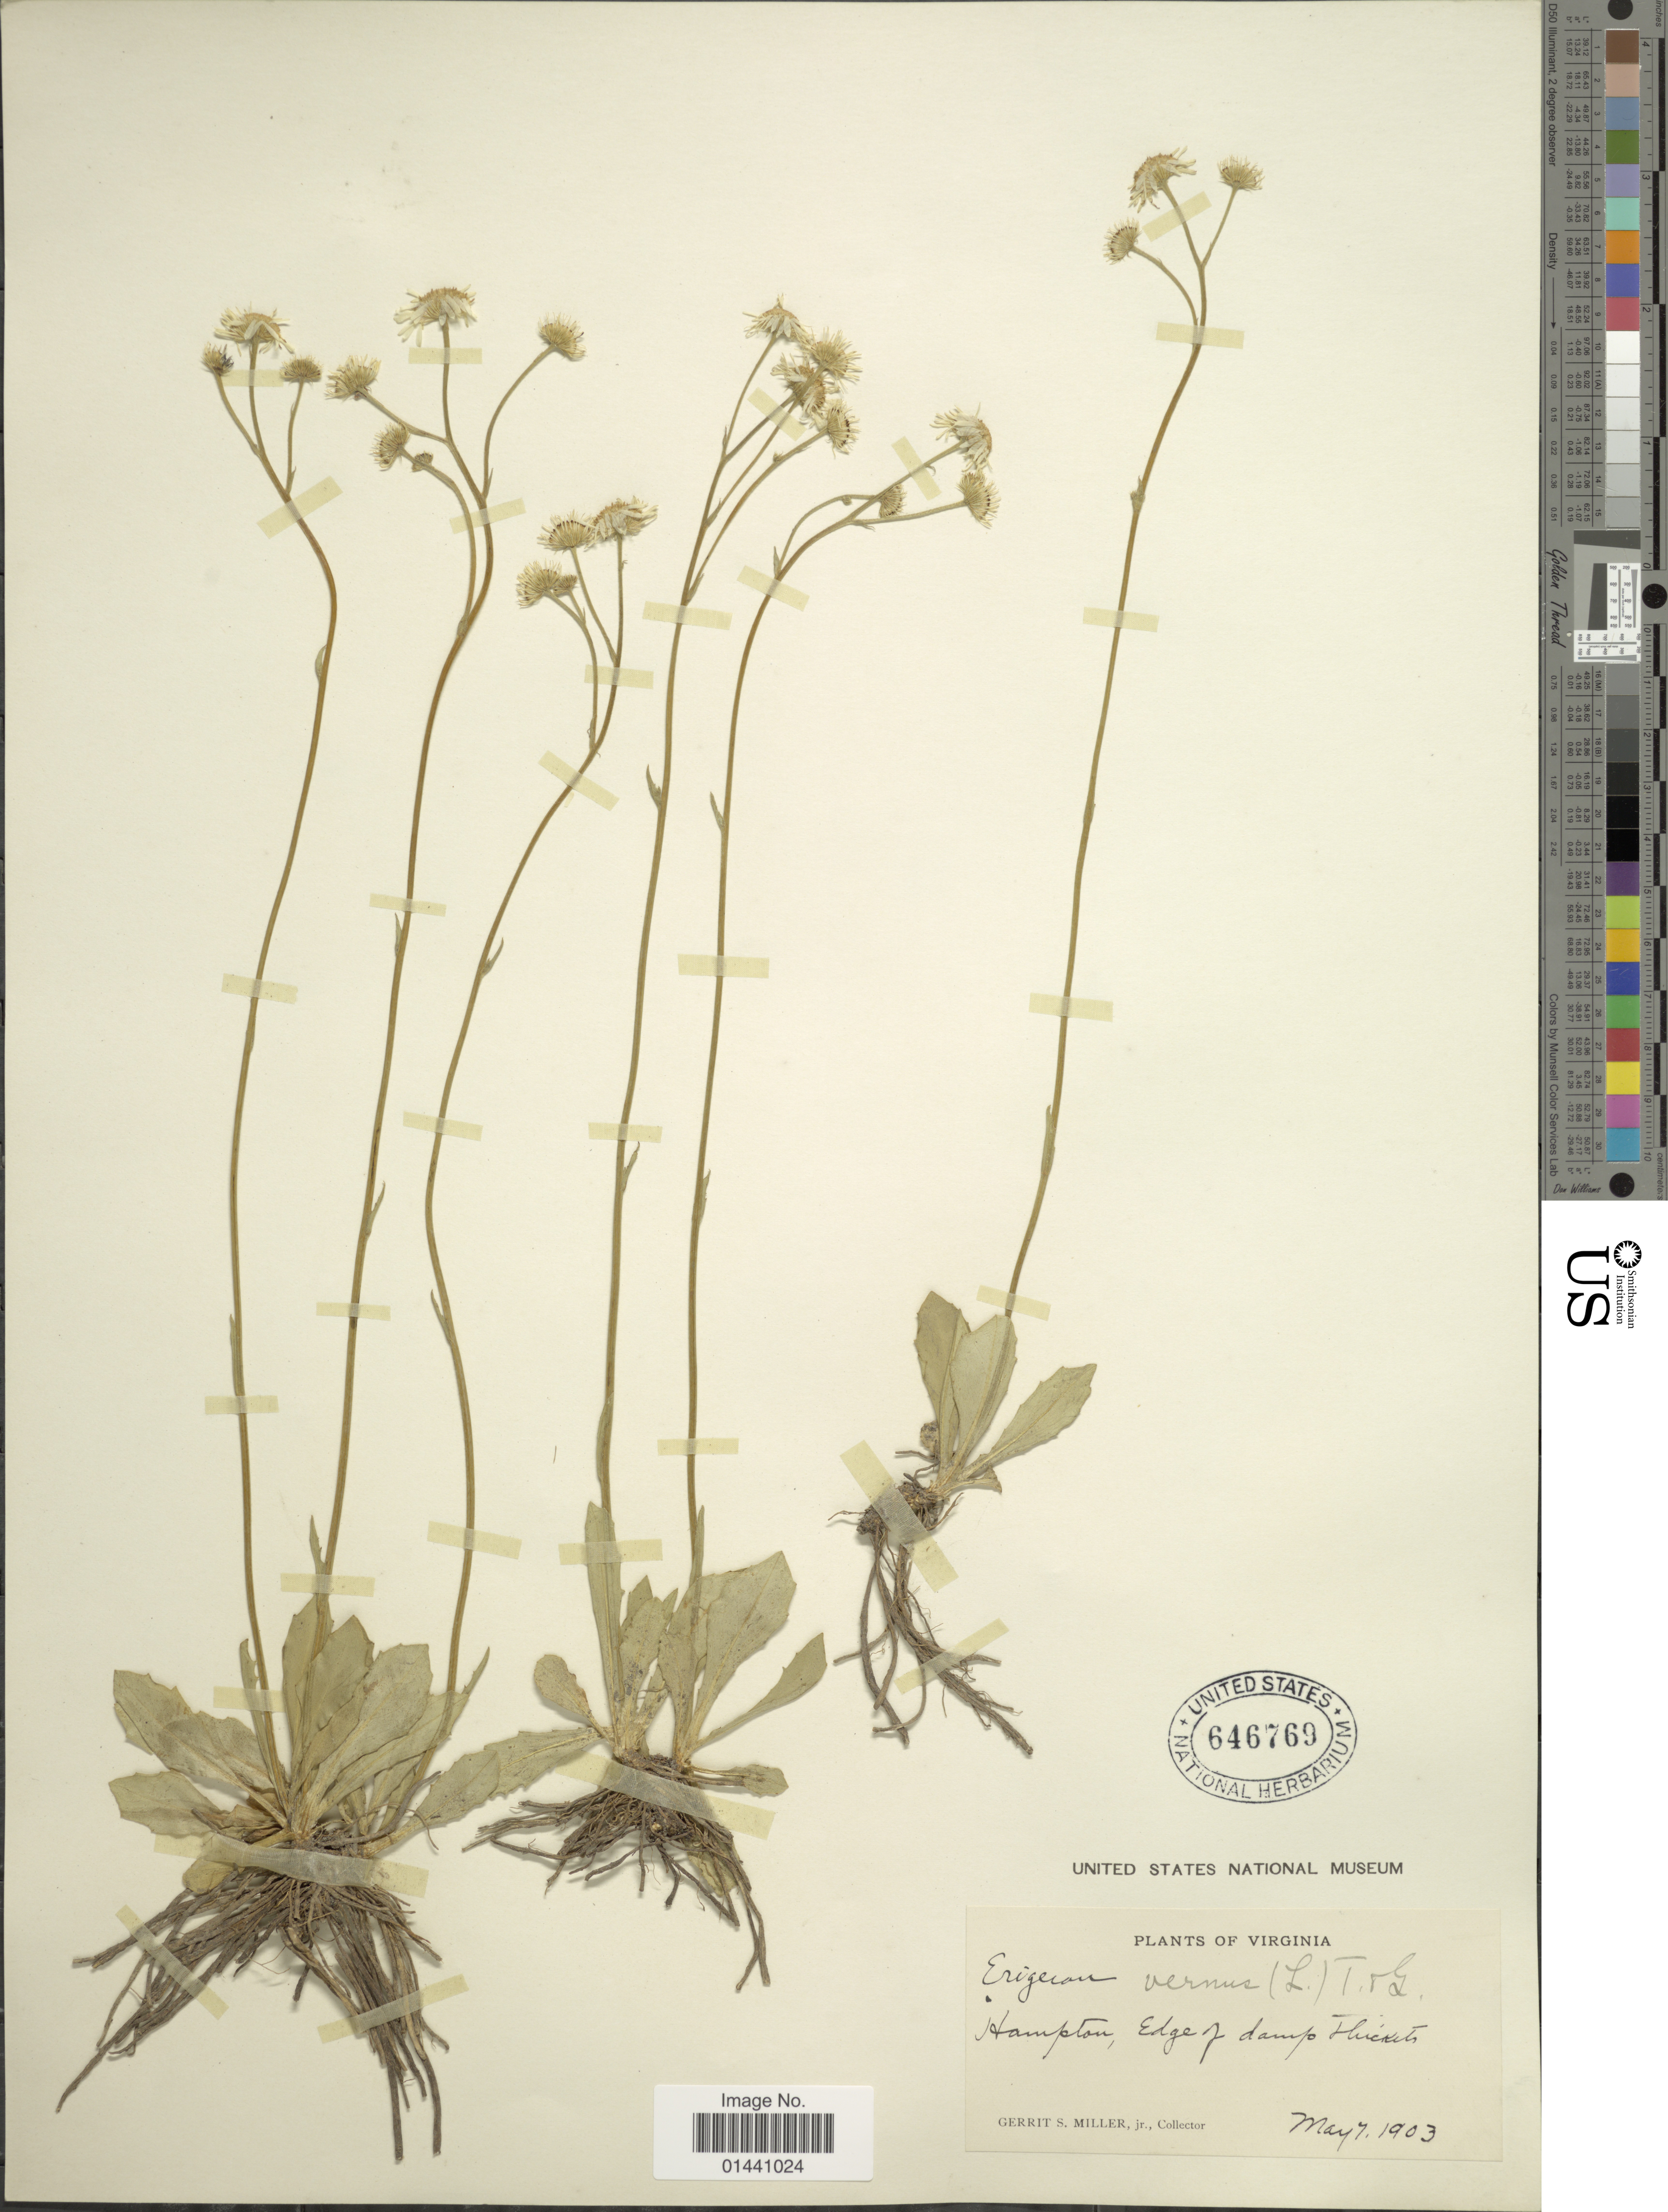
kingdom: Plantae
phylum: Tracheophyta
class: Magnoliopsida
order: Asterales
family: Asteraceae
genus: Erigeron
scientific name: Erigeron vernus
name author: (L.) Torr. & A. Gray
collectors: G. S. Miller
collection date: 1903-05-07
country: United States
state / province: Virginia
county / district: City of Hampton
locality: Hampton, edge of damp thickets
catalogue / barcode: US 646769